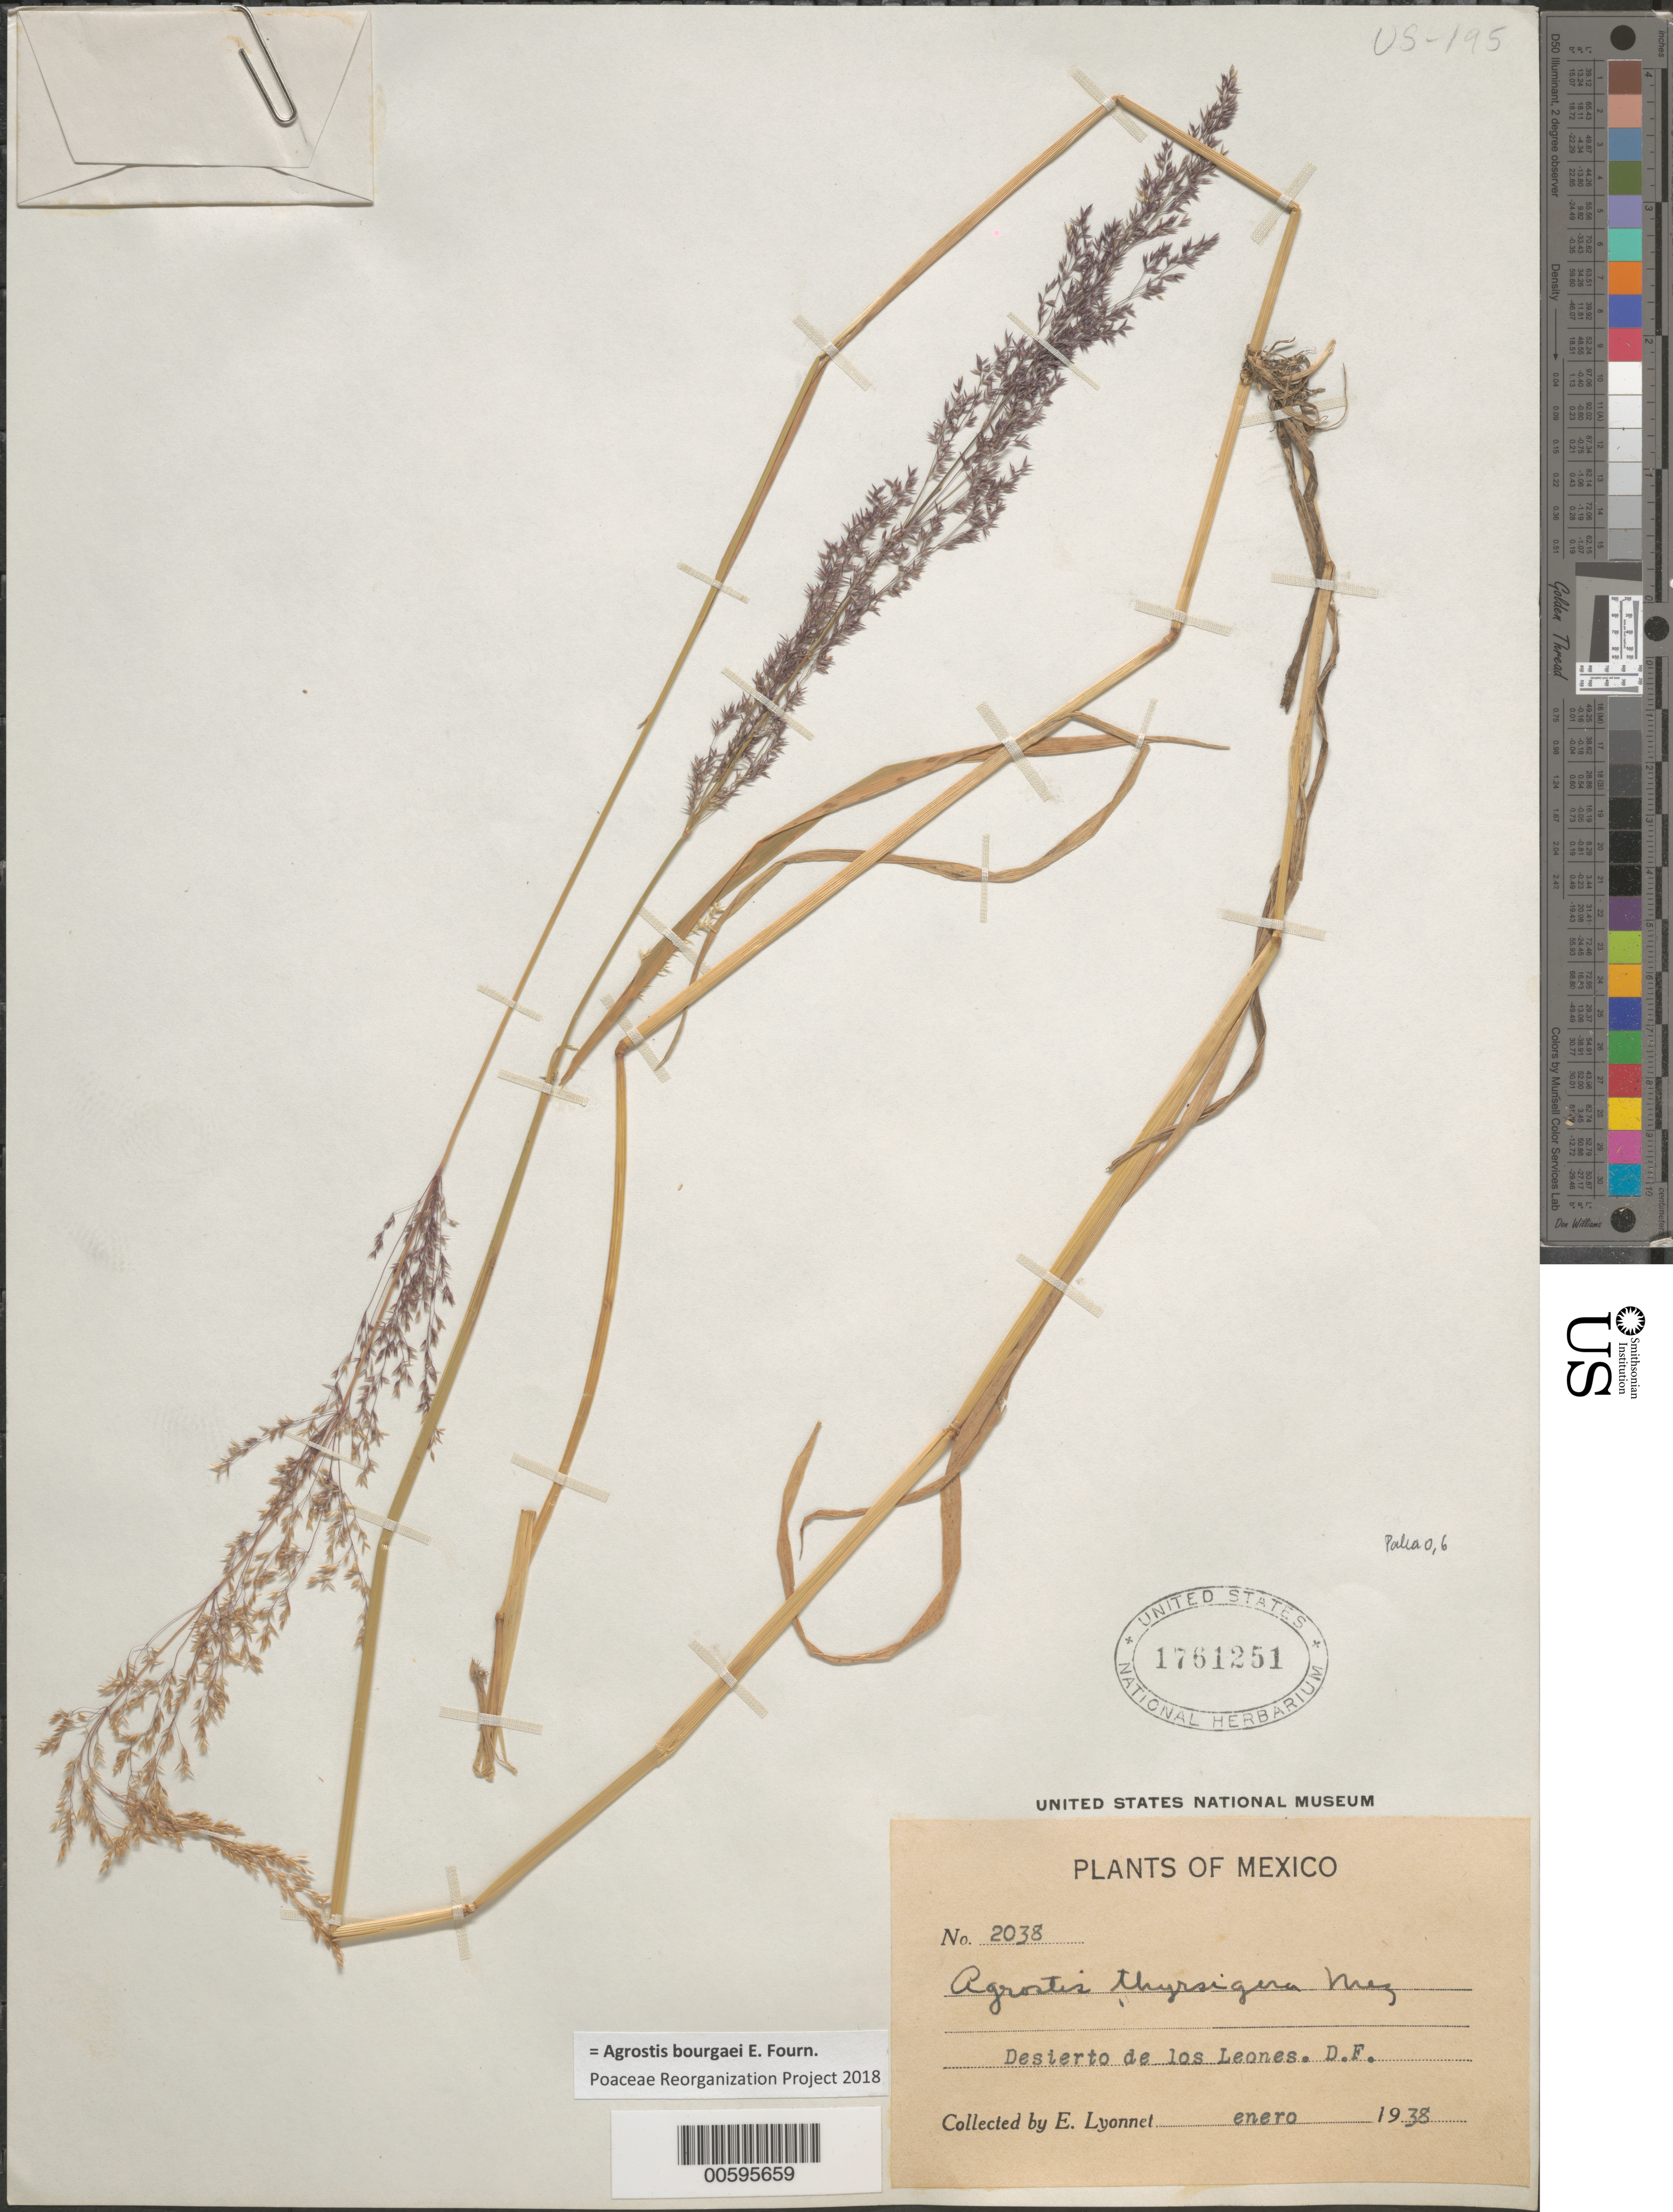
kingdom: Plantae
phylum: Tracheophyta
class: Liliopsida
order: Poales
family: Poaceae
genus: Agrostis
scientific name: Agrostis bourgaei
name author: E. Fourn.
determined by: Poaceae Reorganization Project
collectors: Bro. E. Lyonnet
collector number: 2038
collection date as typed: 0 Jan 1938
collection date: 1938-01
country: Mexico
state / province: Distrito Federal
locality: Desierto de Los Leones.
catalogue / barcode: US 1761251